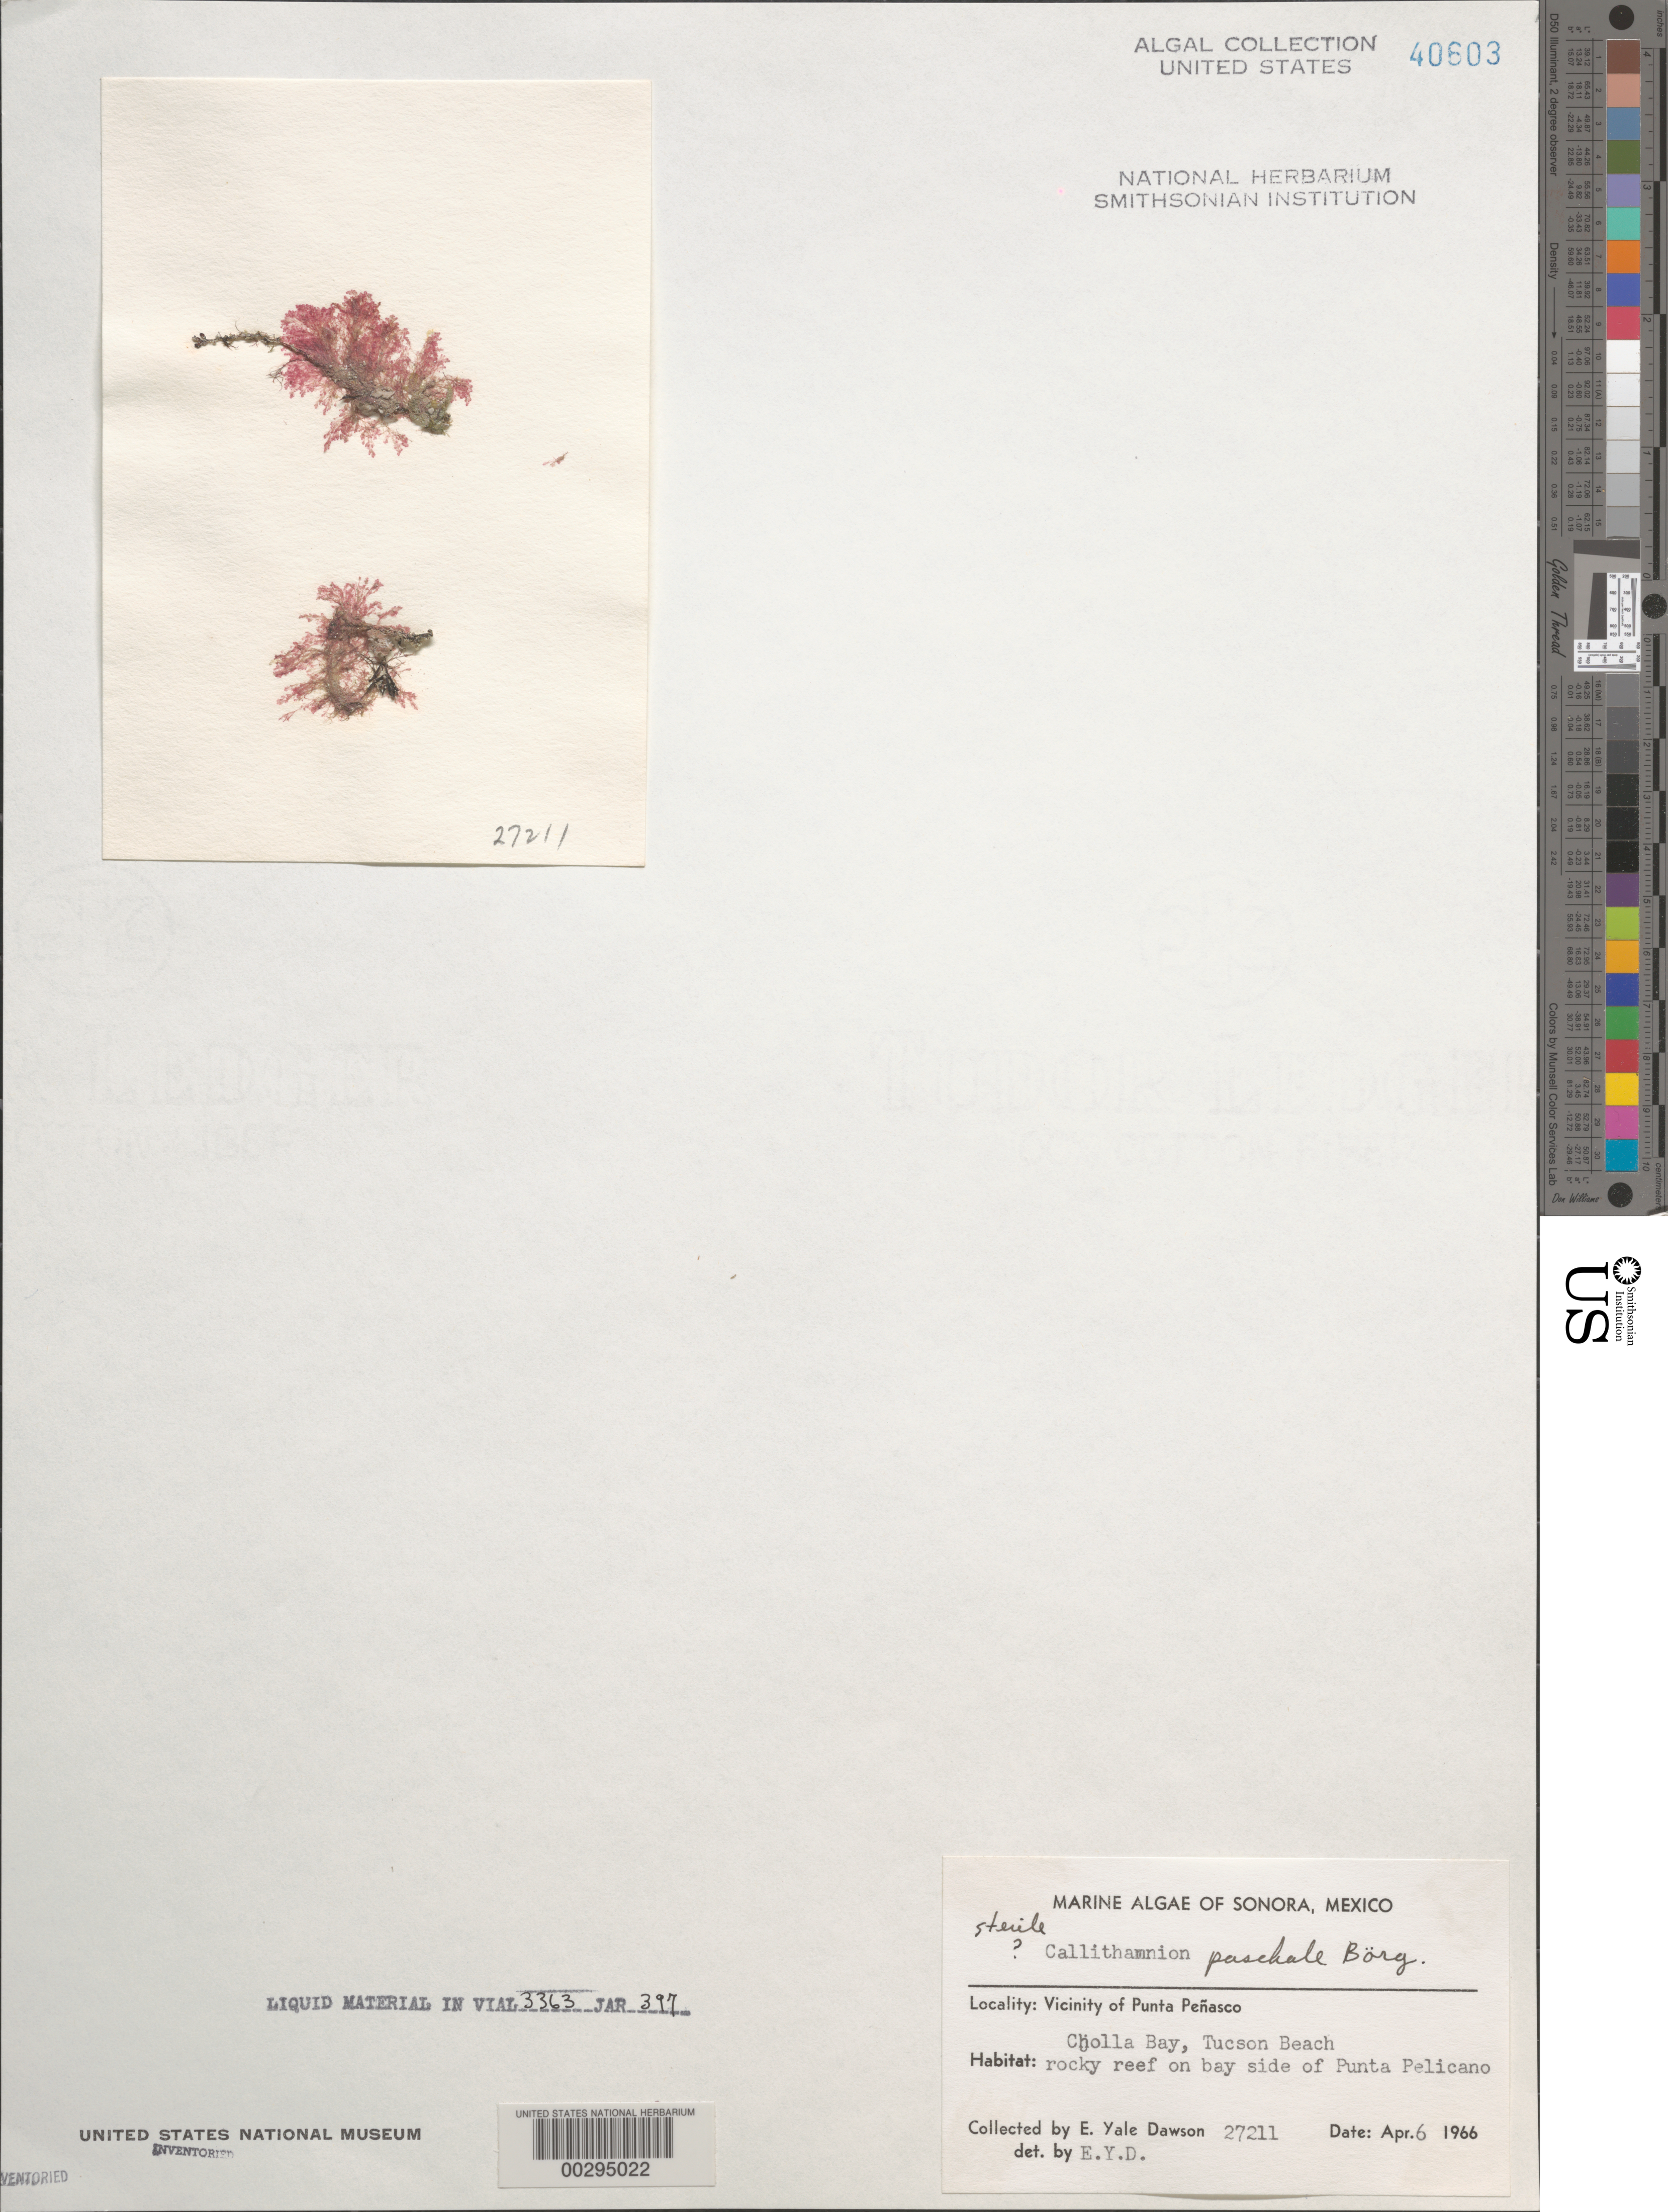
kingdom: Plantae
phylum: Rhodophyta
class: Florideophyceae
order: Ceramiales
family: Callithamniaceae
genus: Callithamnion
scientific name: Callithamnion paschale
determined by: Dawson, E. Y.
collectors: E. Y. Dawson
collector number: EYD 27211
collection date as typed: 06 Apr 1966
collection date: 1966-04-06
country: Mexico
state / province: Sonora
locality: Cholla Bay, Tucson Beach, Punta Pelicano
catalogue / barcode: US 40603